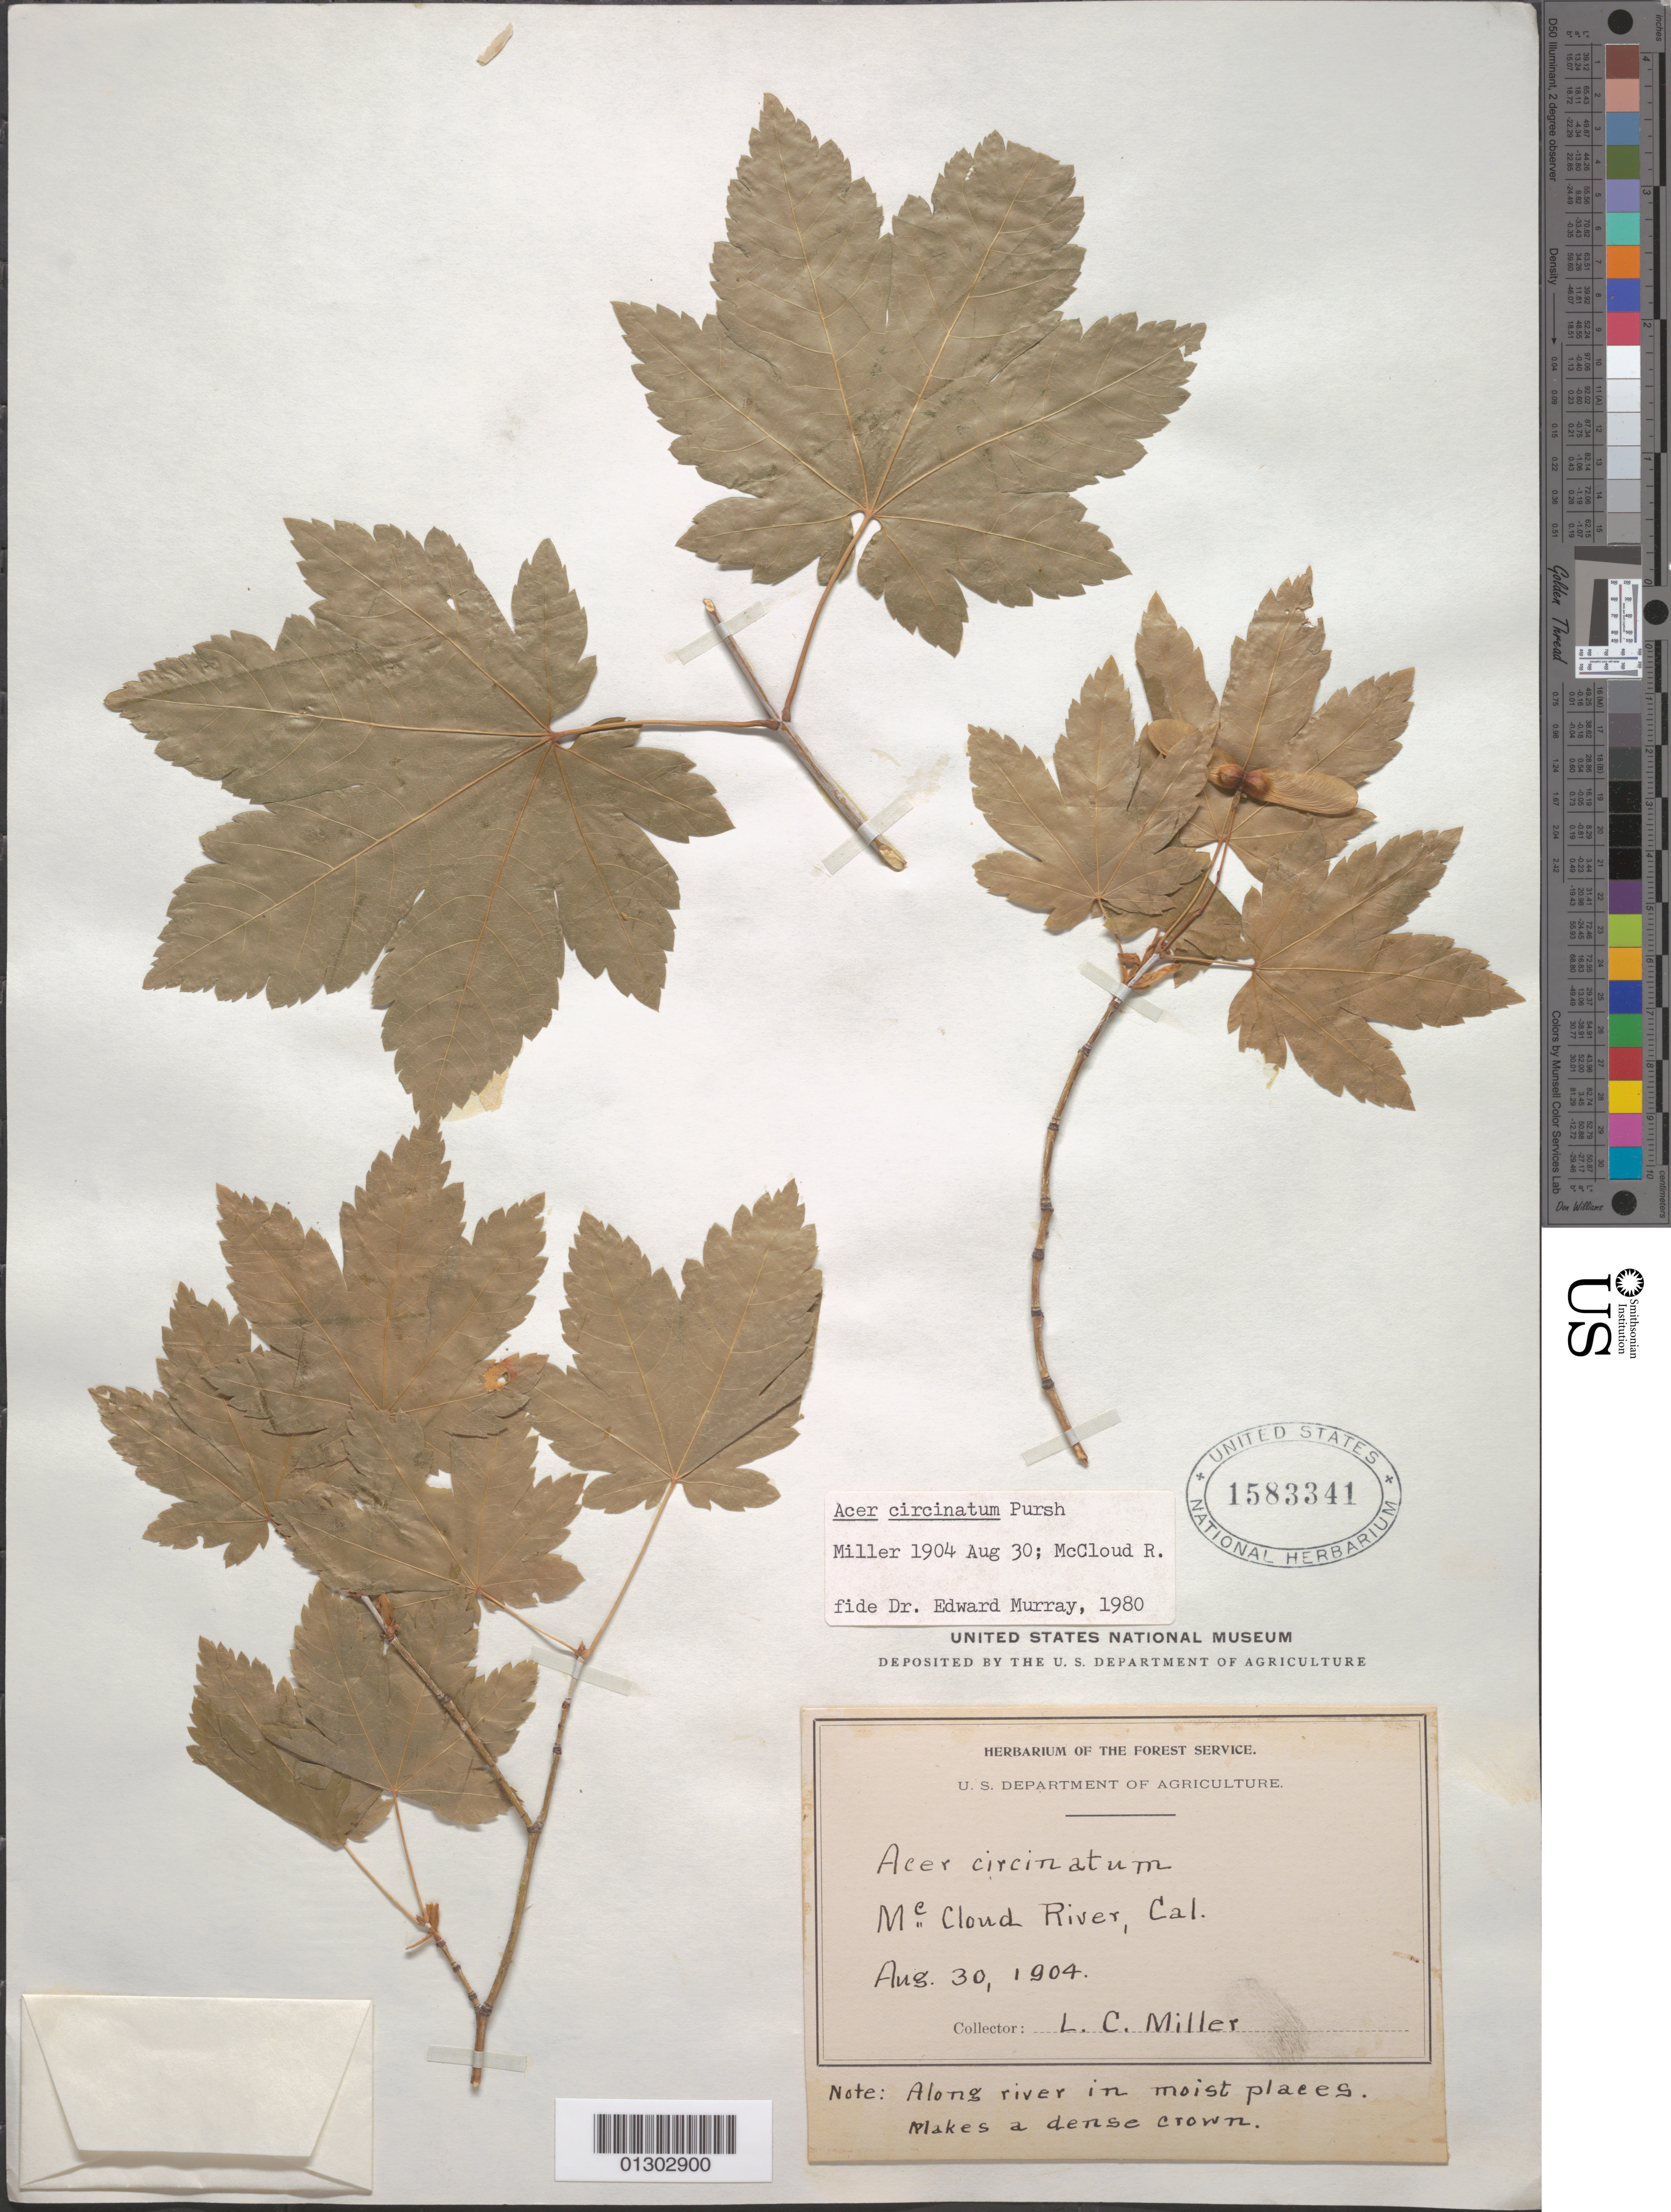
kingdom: Plantae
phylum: Tracheophyta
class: Magnoliopsida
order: Sapindales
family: Sapindaceae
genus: Acer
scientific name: Acer circinatum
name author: Pursh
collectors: L. Miller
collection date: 1904-08-30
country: United States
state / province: California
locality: McCloud River.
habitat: Along river in moist places.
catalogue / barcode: US 1583341